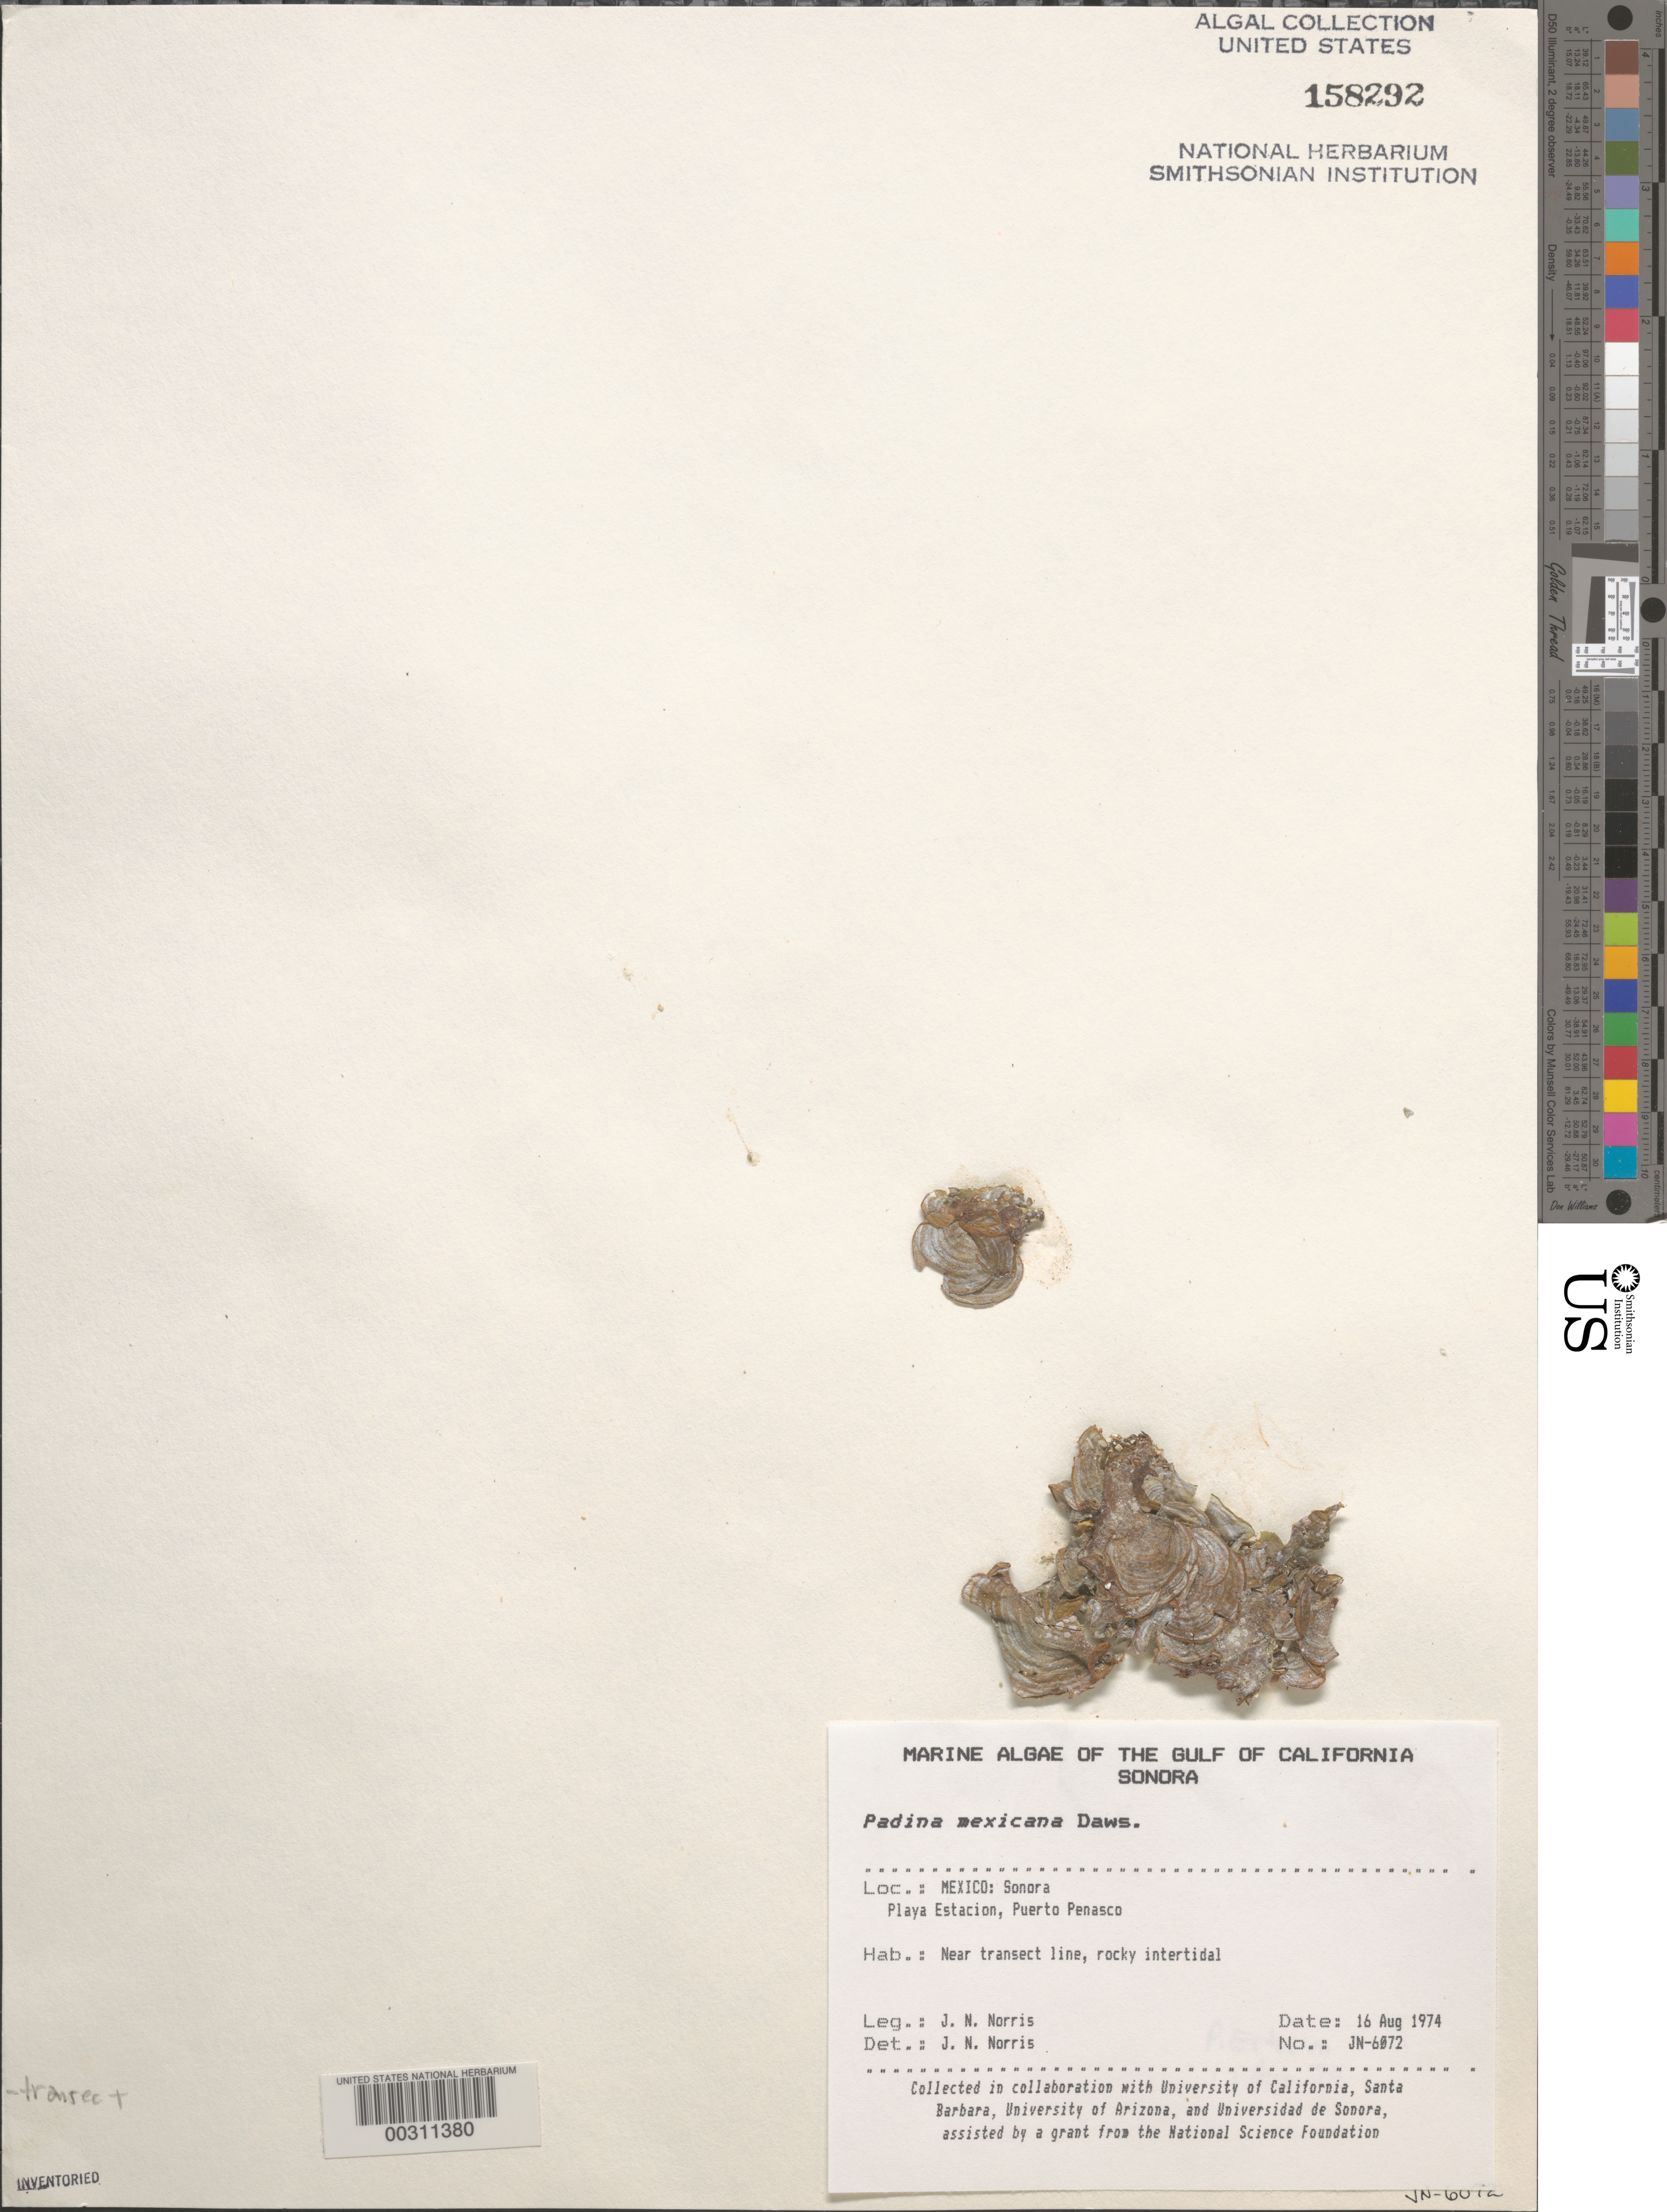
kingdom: Chromista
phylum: Ochrophyta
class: Phaeophyceae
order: Dictyotales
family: Dictyotaceae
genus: Padina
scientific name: Padina mexicana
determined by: Norris, James N.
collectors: J. N. Norris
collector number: JN-6072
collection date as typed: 16 Aug 1974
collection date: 1974-08-16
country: Mexico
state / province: Sonora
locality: Playa Estacion, Puerto Penasco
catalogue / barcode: US 158292